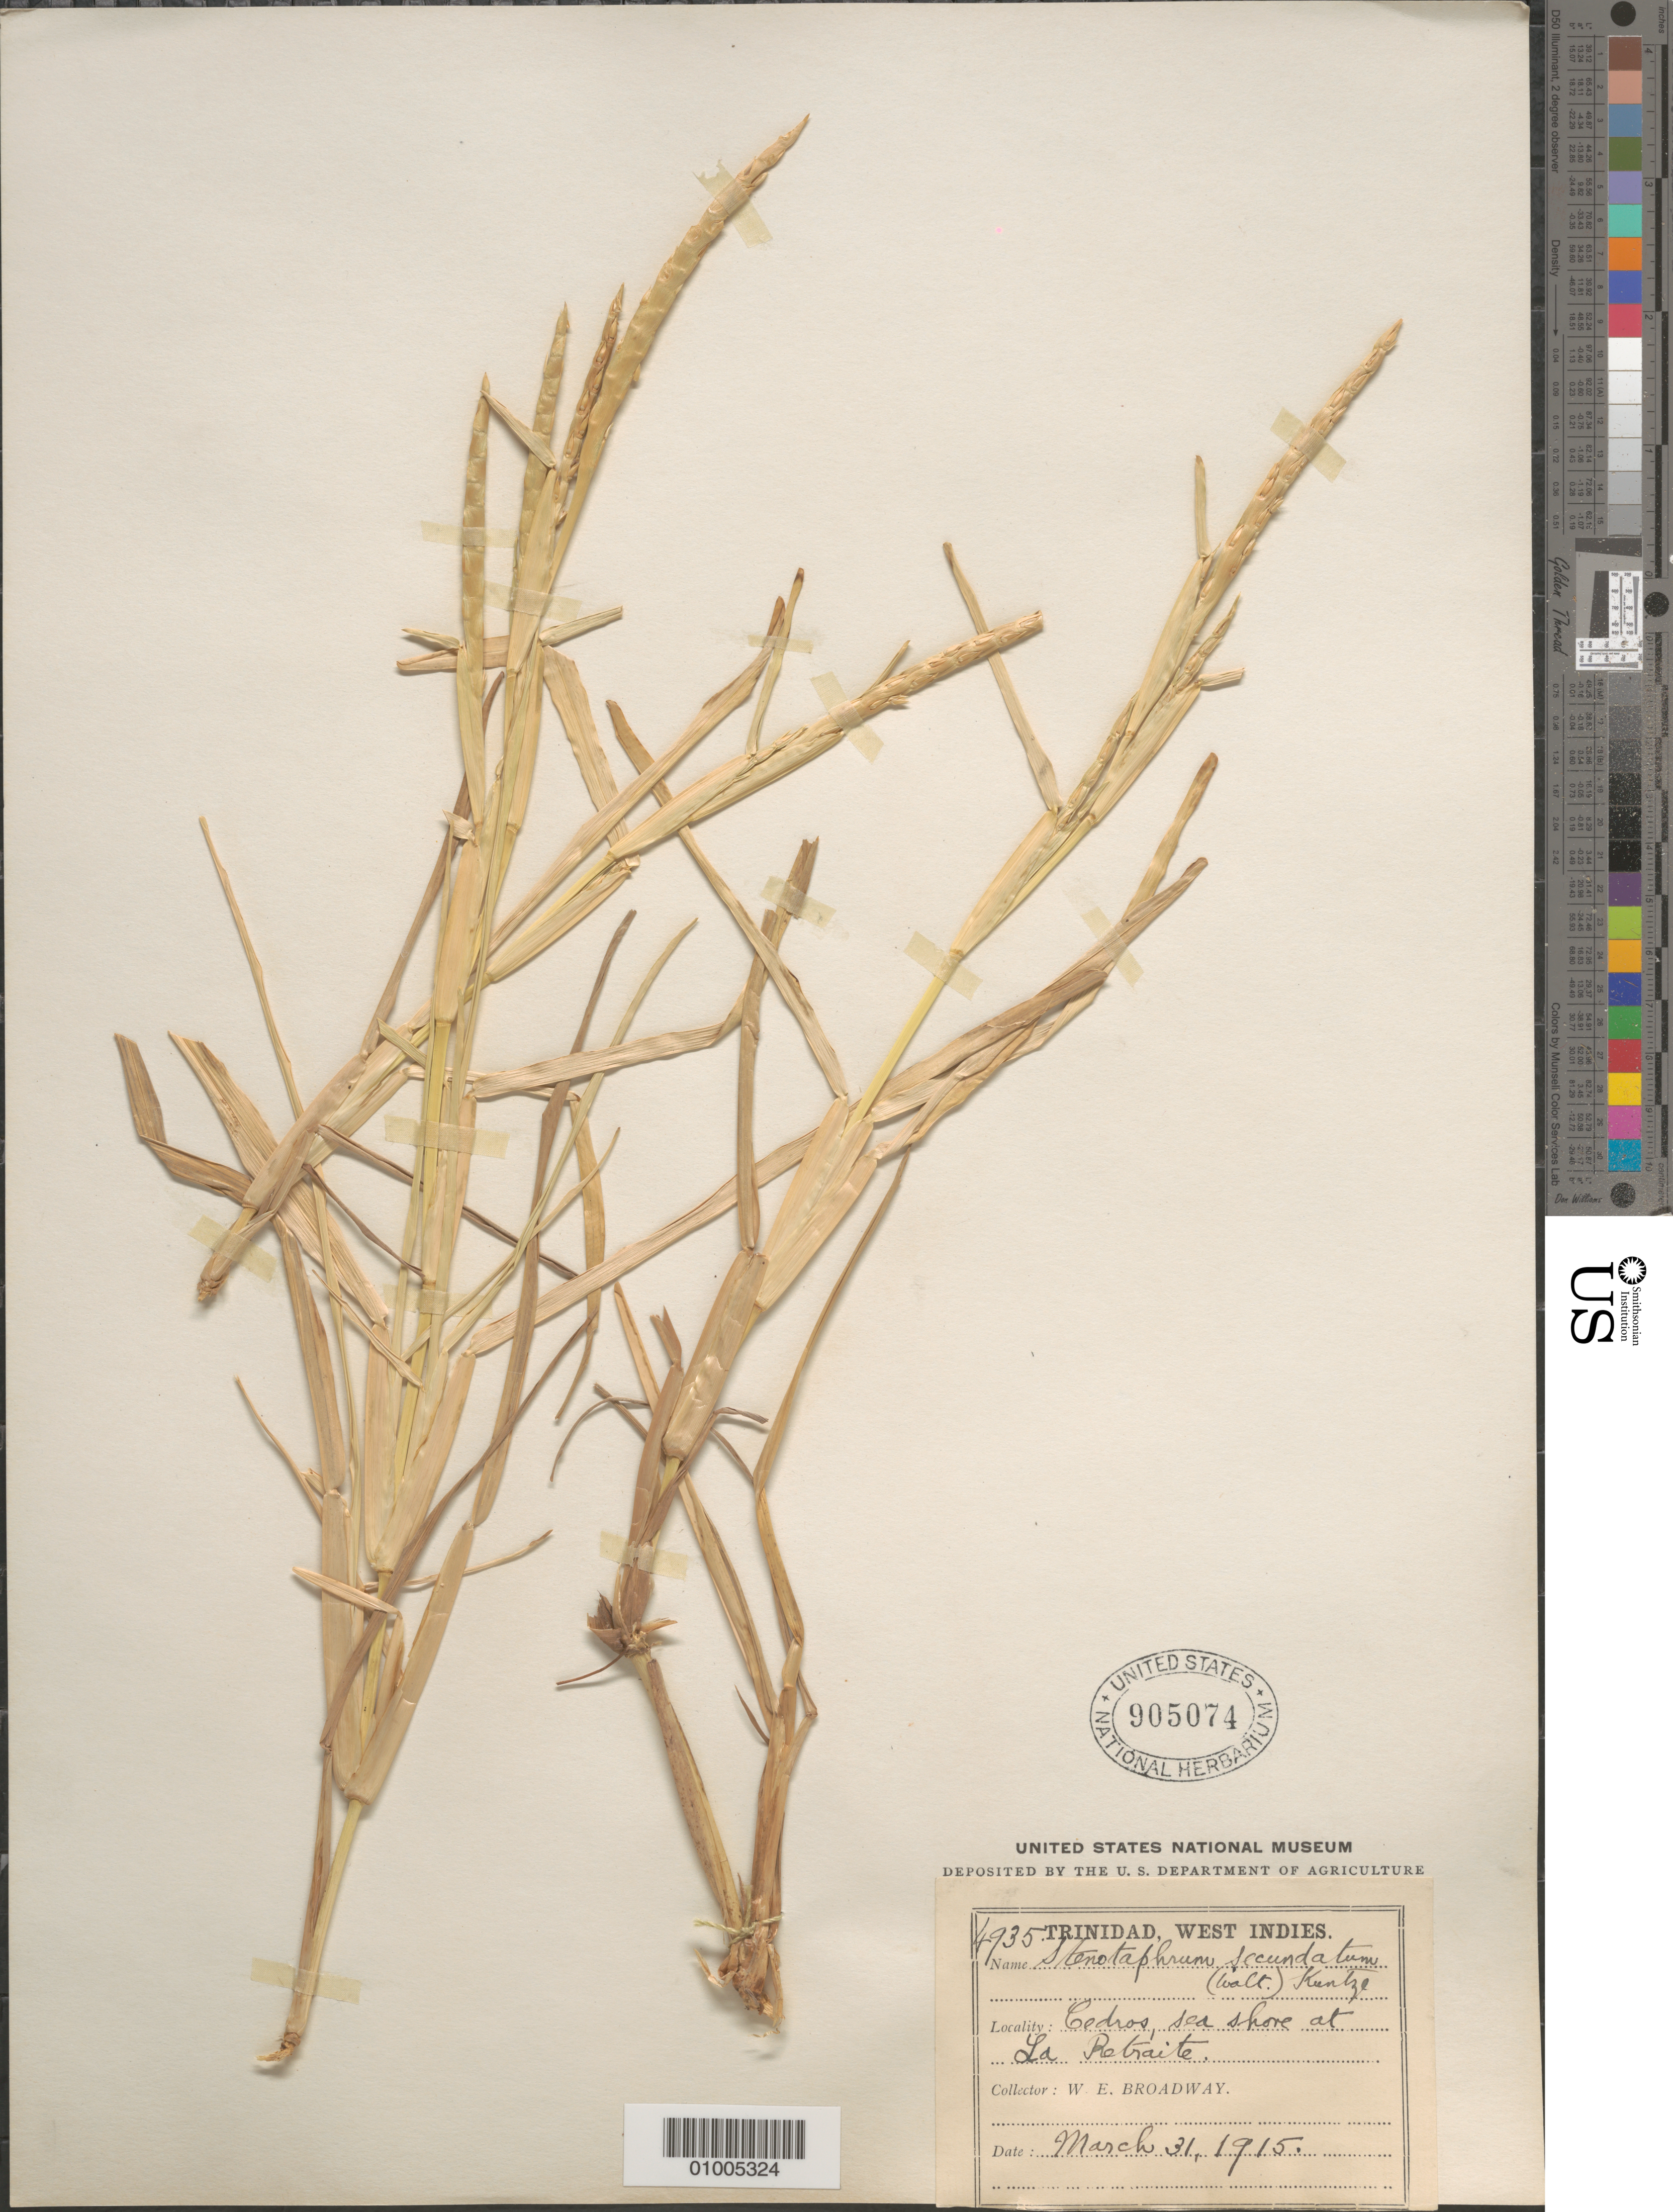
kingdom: Plantae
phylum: Tracheophyta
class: Liliopsida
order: Poales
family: Poaceae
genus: Stenotaphrum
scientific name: Stenotaphrum secundatum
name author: (Walter) Kuntze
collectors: W. E. Broadway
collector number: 4935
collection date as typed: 31 Mar 1915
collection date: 1915-03-31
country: Trinidad and Tobago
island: Trinidad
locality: Cedros, sea shore at La Retraite.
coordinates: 0 N, 0 E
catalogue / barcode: US 905074